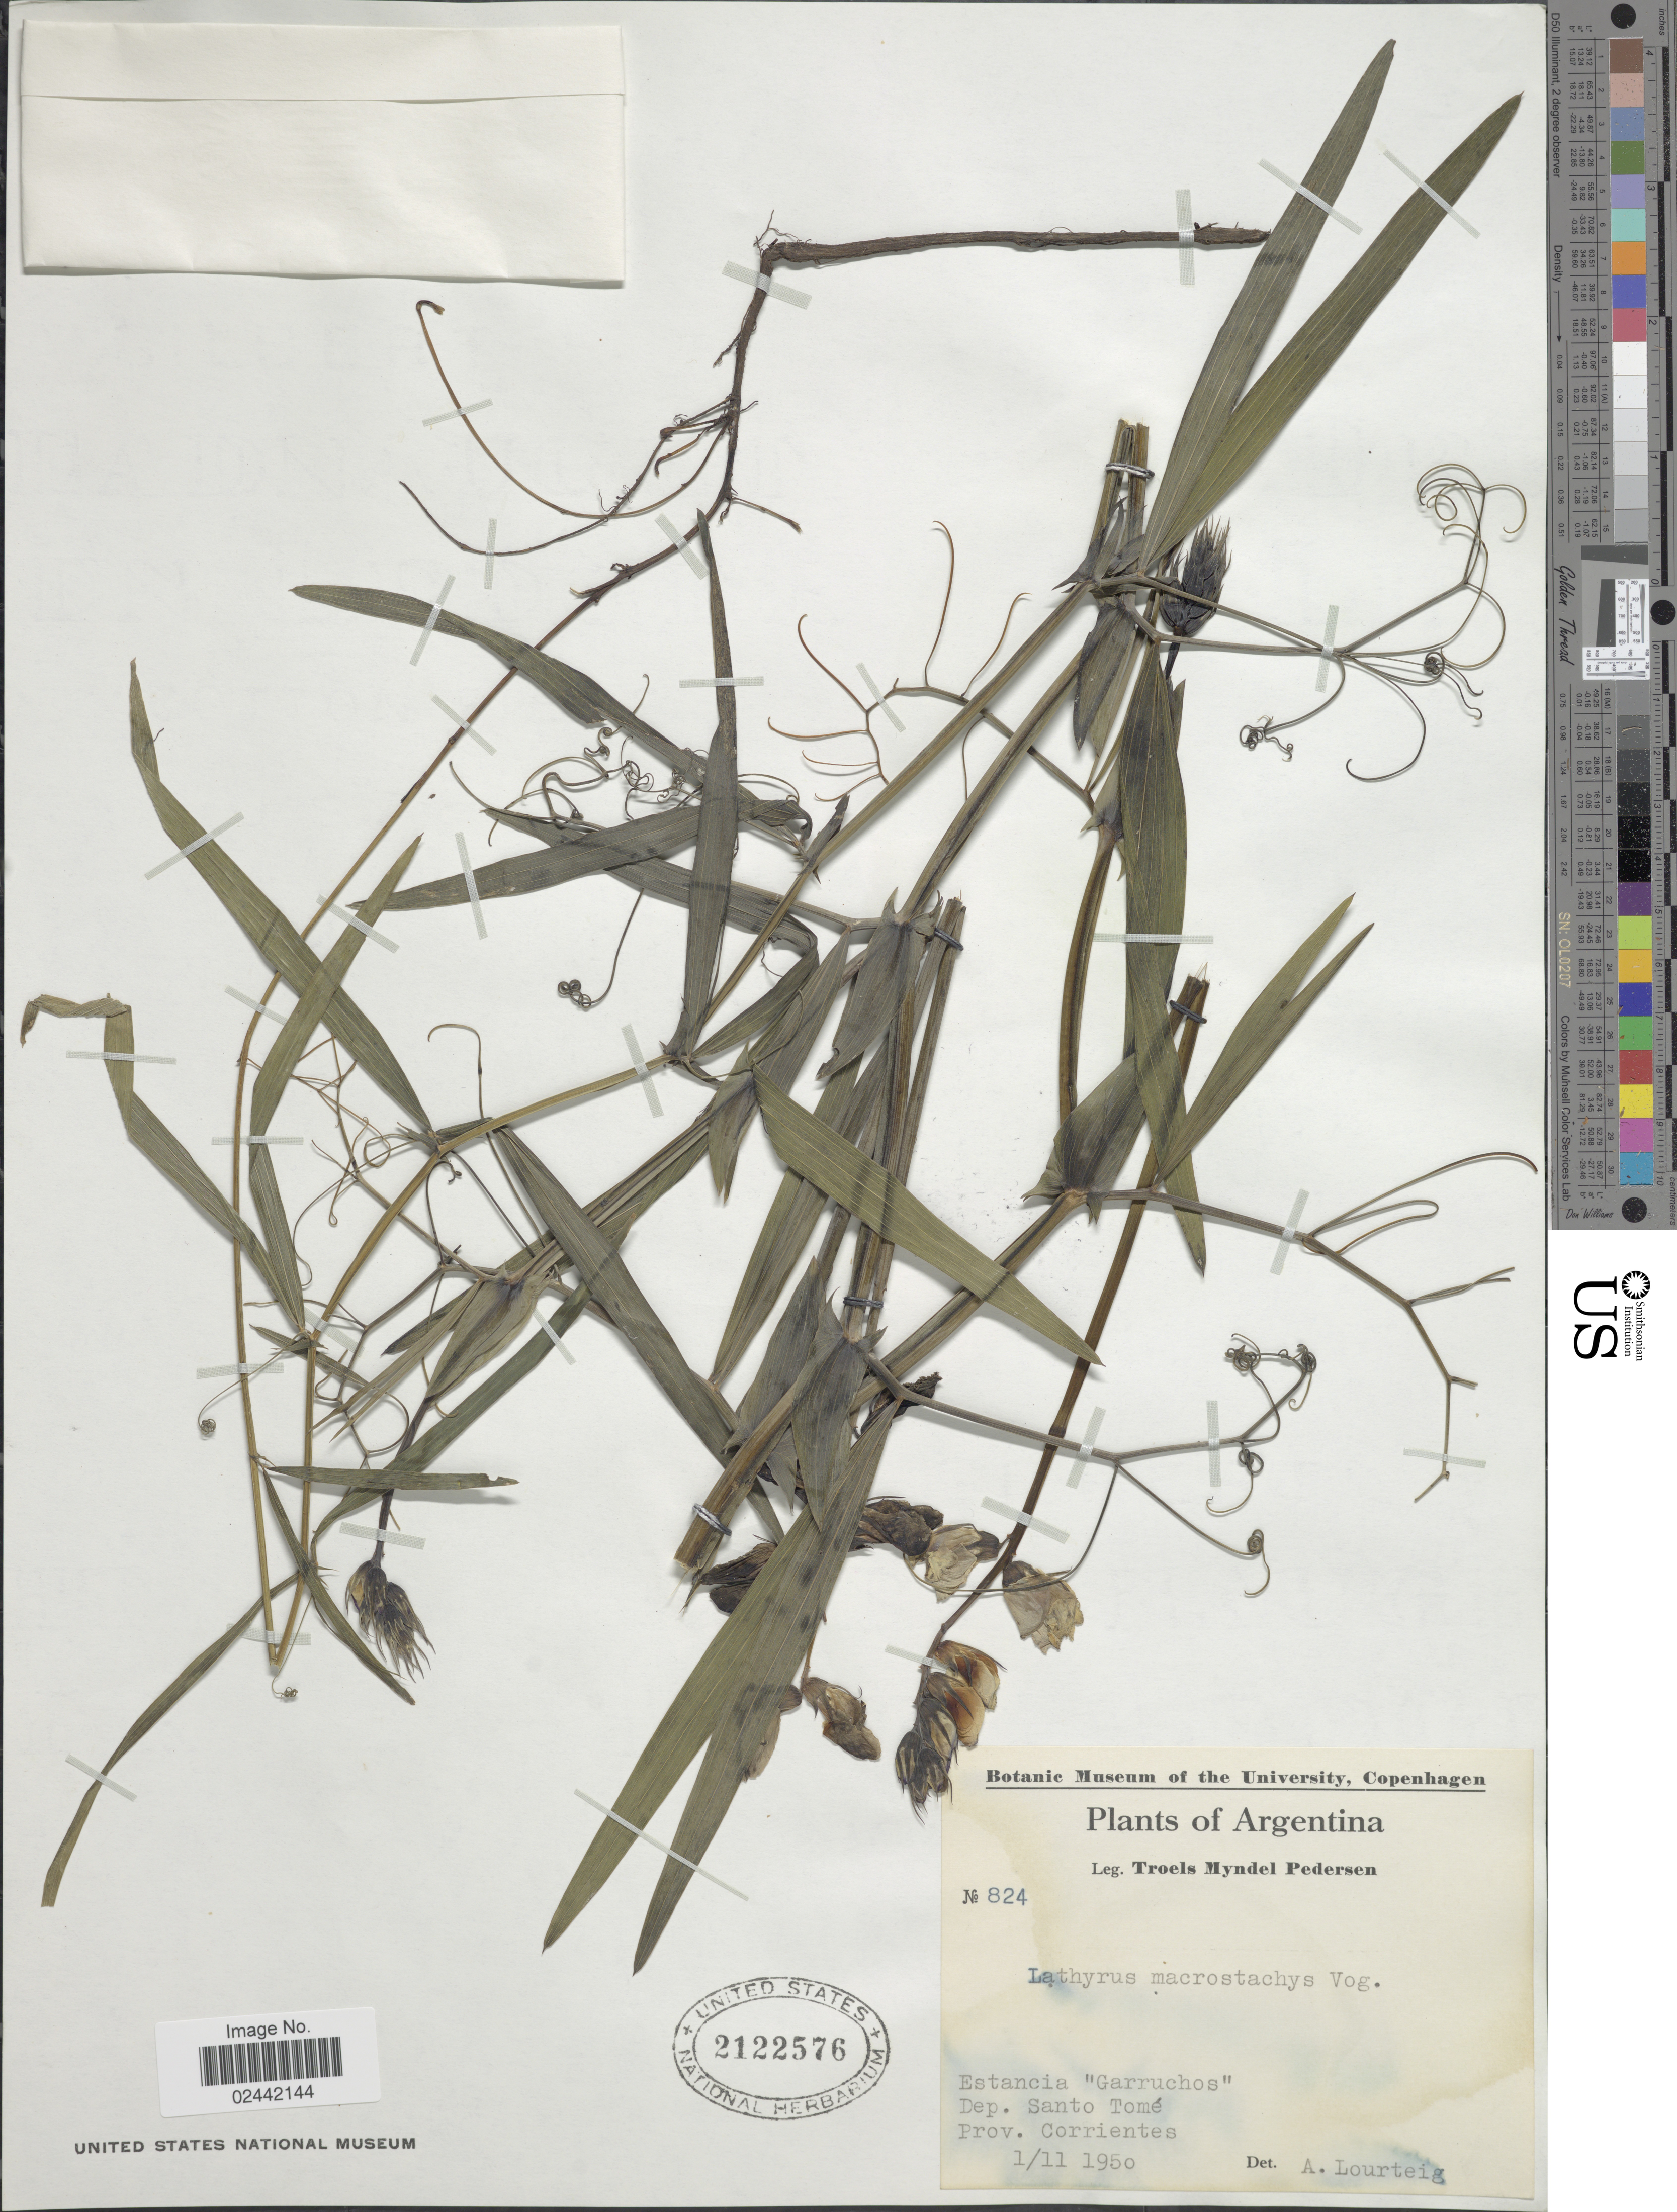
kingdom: Plantae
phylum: Tracheophyta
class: Magnoliopsida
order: Fabales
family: Fabaceae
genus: Lathyrus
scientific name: Lathyrus macrostachys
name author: Vogel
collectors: T. Pederson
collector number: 824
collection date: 1950-11-01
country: Argentina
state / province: Corrientes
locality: Estancia "Garruchos". Dep. Santo Tome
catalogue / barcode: US 2122576